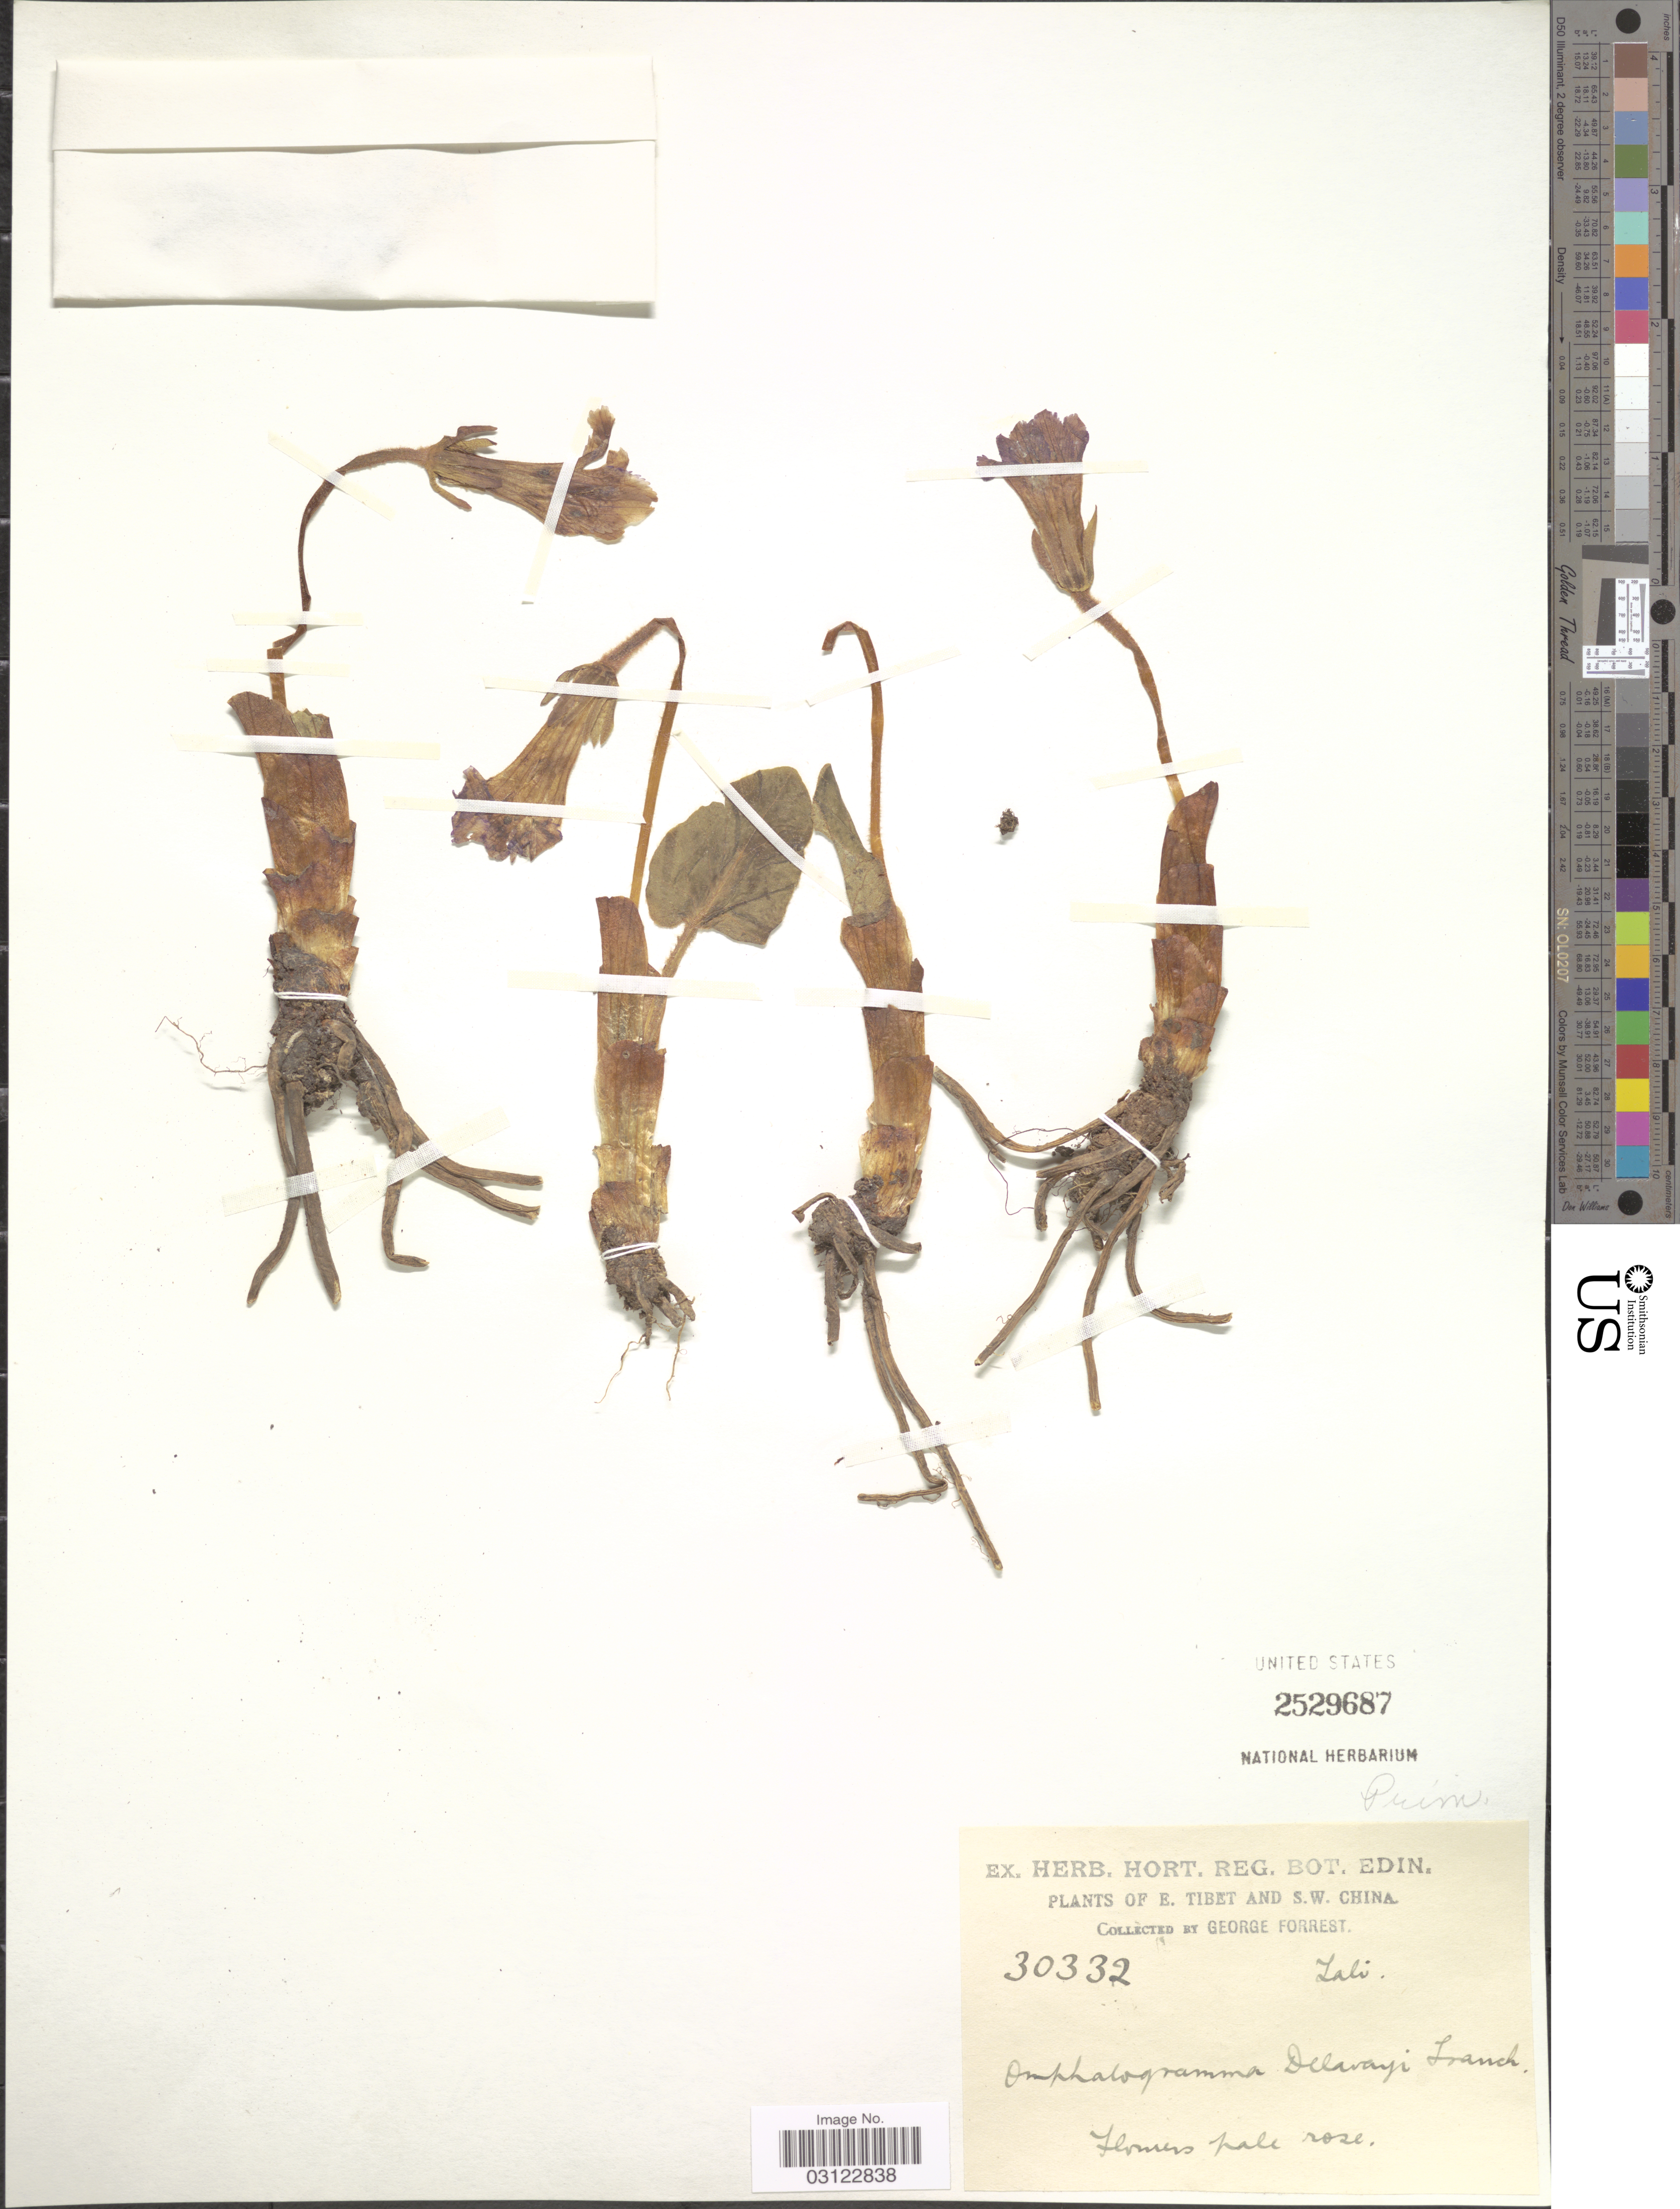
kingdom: Plantae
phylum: Tracheophyta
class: Magnoliopsida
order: Ericales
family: Primulaceae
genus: Omphalogramma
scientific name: Omphalogramma delavayi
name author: (Franch.) Franch.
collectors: G. Forrest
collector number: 30332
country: China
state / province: Xizang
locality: E. Tibet and S.W. China. Tali.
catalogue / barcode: US 2529687